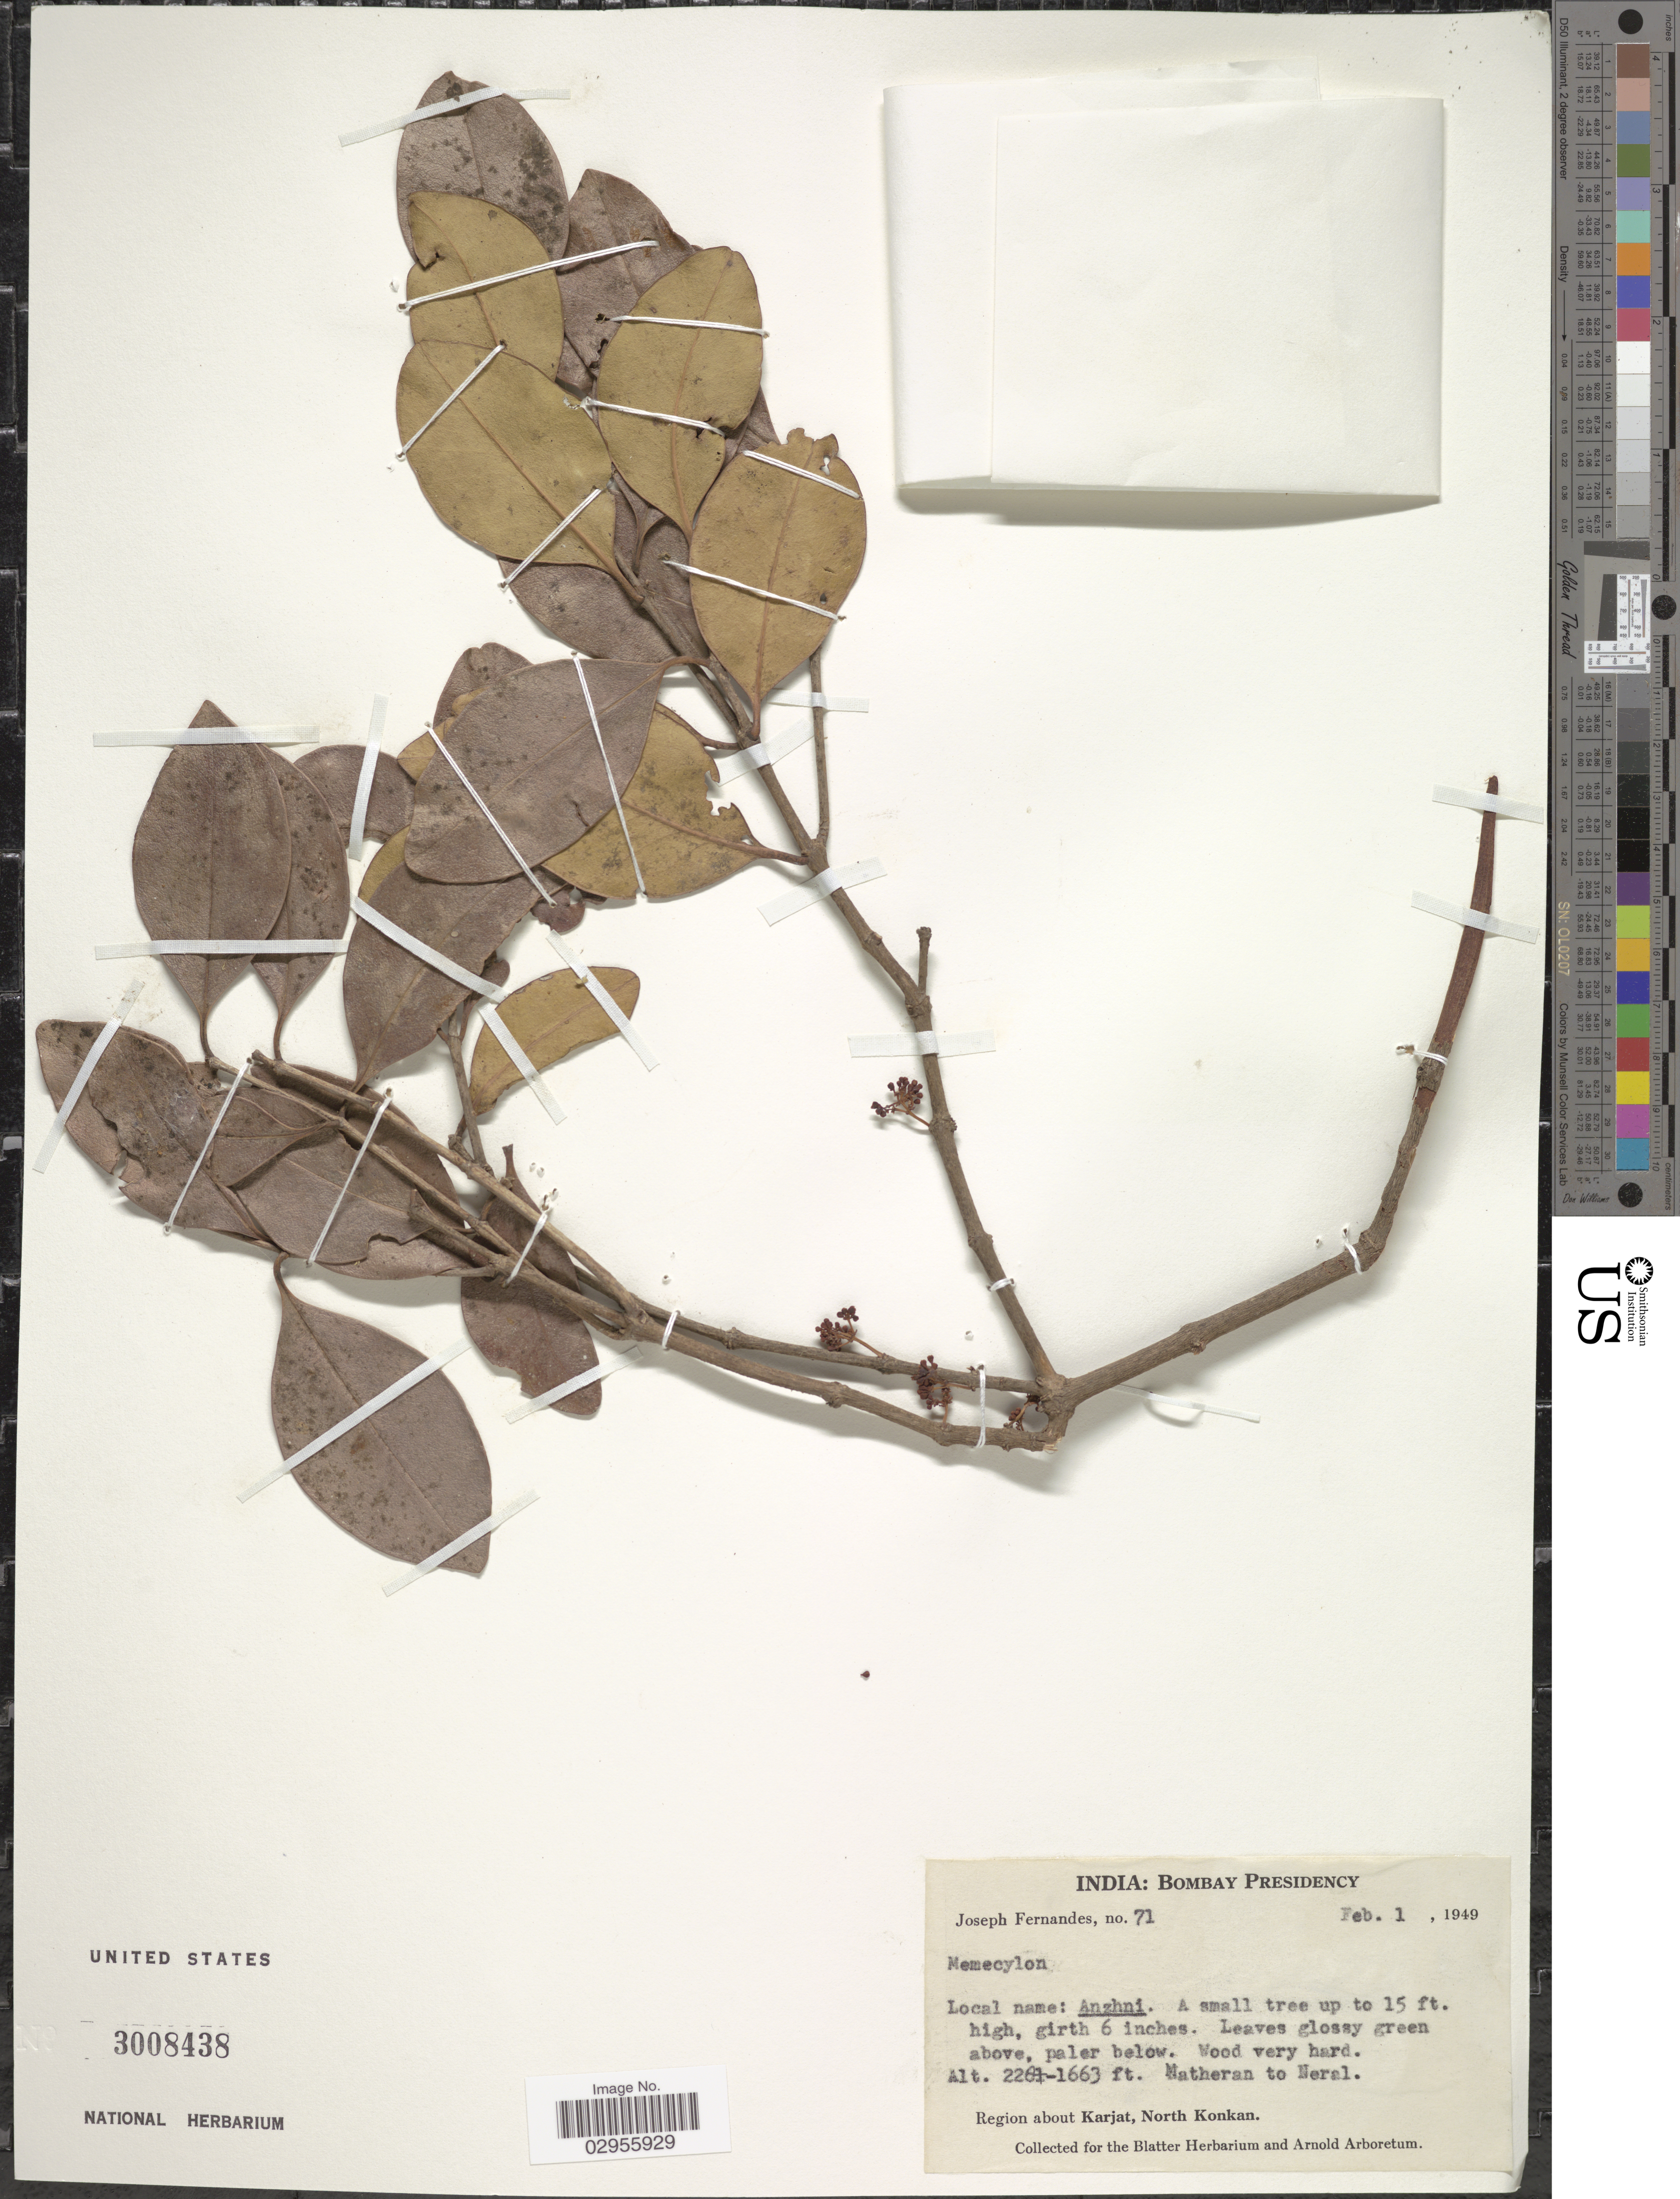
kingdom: Plantae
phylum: Tracheophyta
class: Magnoliopsida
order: Myrtales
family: Melastomataceae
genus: Memecylon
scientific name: Memecylon sp.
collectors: J. Fernandes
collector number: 71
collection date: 1949-02-01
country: India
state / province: Maharashtra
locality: Bombay Presidency. Matheran to Neral. Region about Karjat, North Konkan.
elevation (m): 507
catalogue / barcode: US 3008438